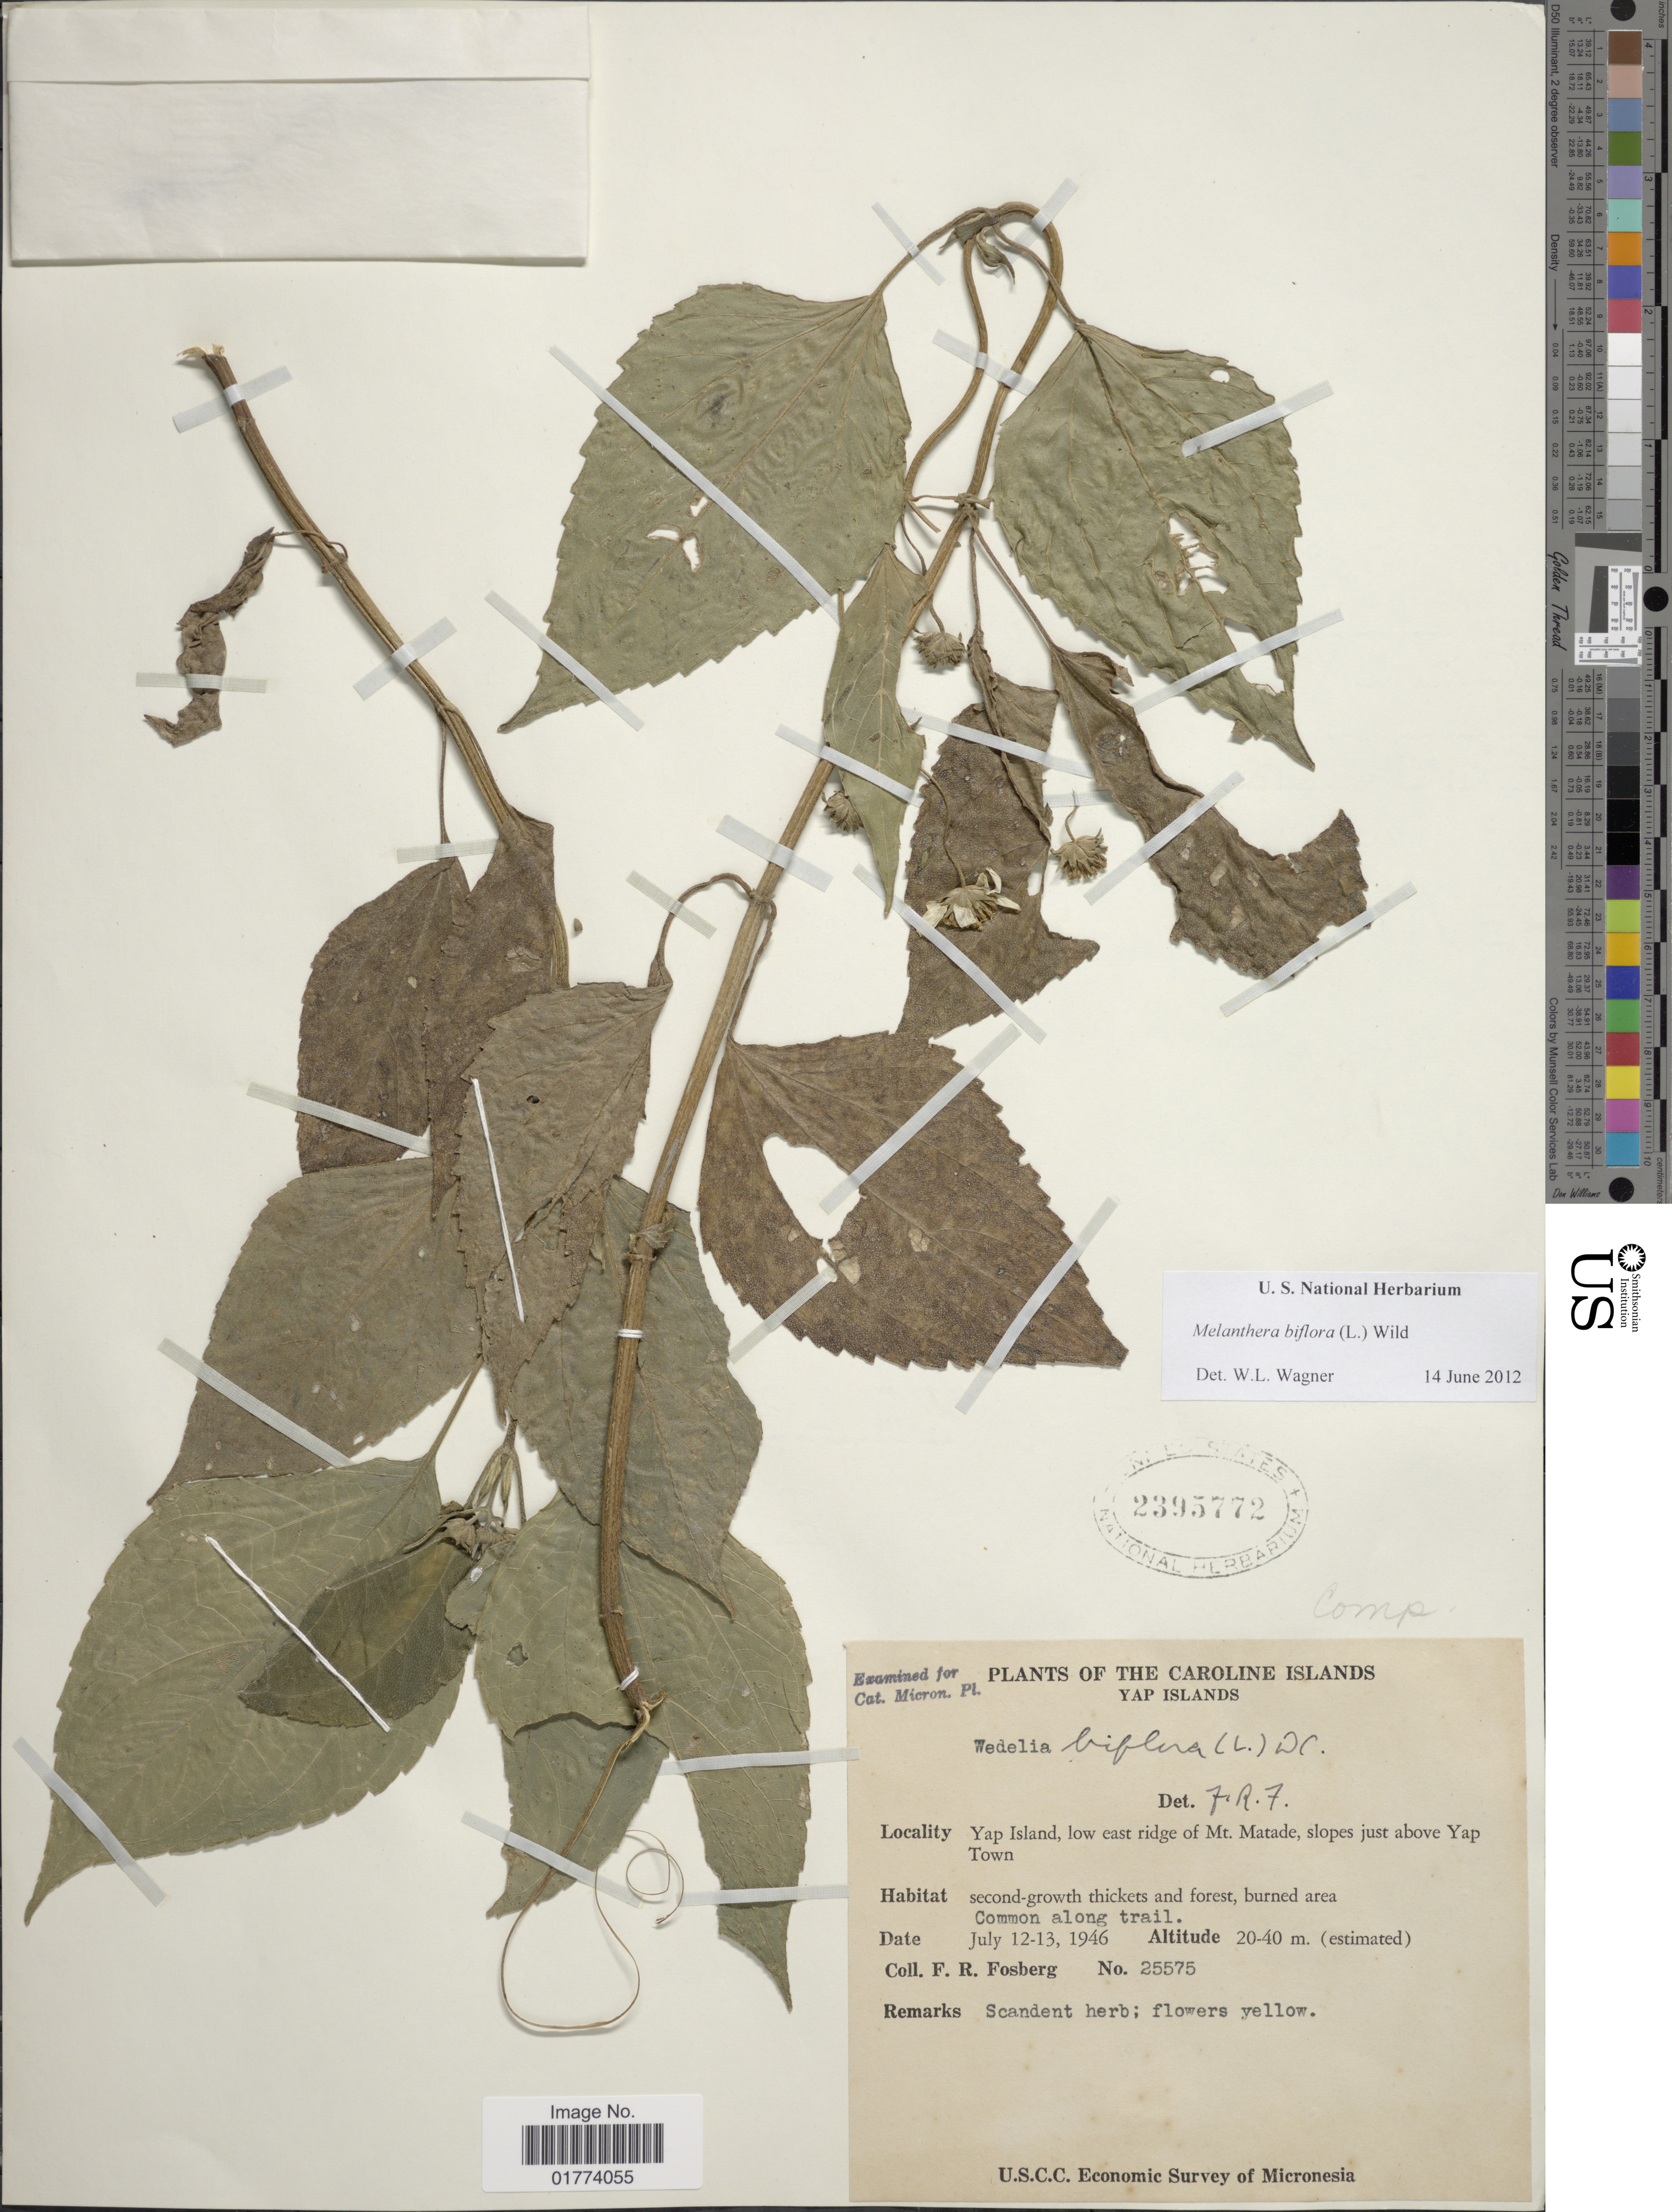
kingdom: Plantae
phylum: Tracheophyta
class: Magnoliopsida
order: Asterales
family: Asteraceae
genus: Wollastonia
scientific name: Wollastonia biflora var. biflora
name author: (L.) DC.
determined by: Wagner, W. L., (BOT), Smithsonian Institution - National Museum of Natural History (UNITED STATES)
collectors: F. R. Fosberg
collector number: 25575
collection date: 1946-07-12/1946-07-13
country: Micronesia, Federated States of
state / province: Yap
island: Yap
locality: Yap Island, low east ridge of Mt. Matade, slopes just above Yap Town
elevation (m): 20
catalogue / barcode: US 2395772